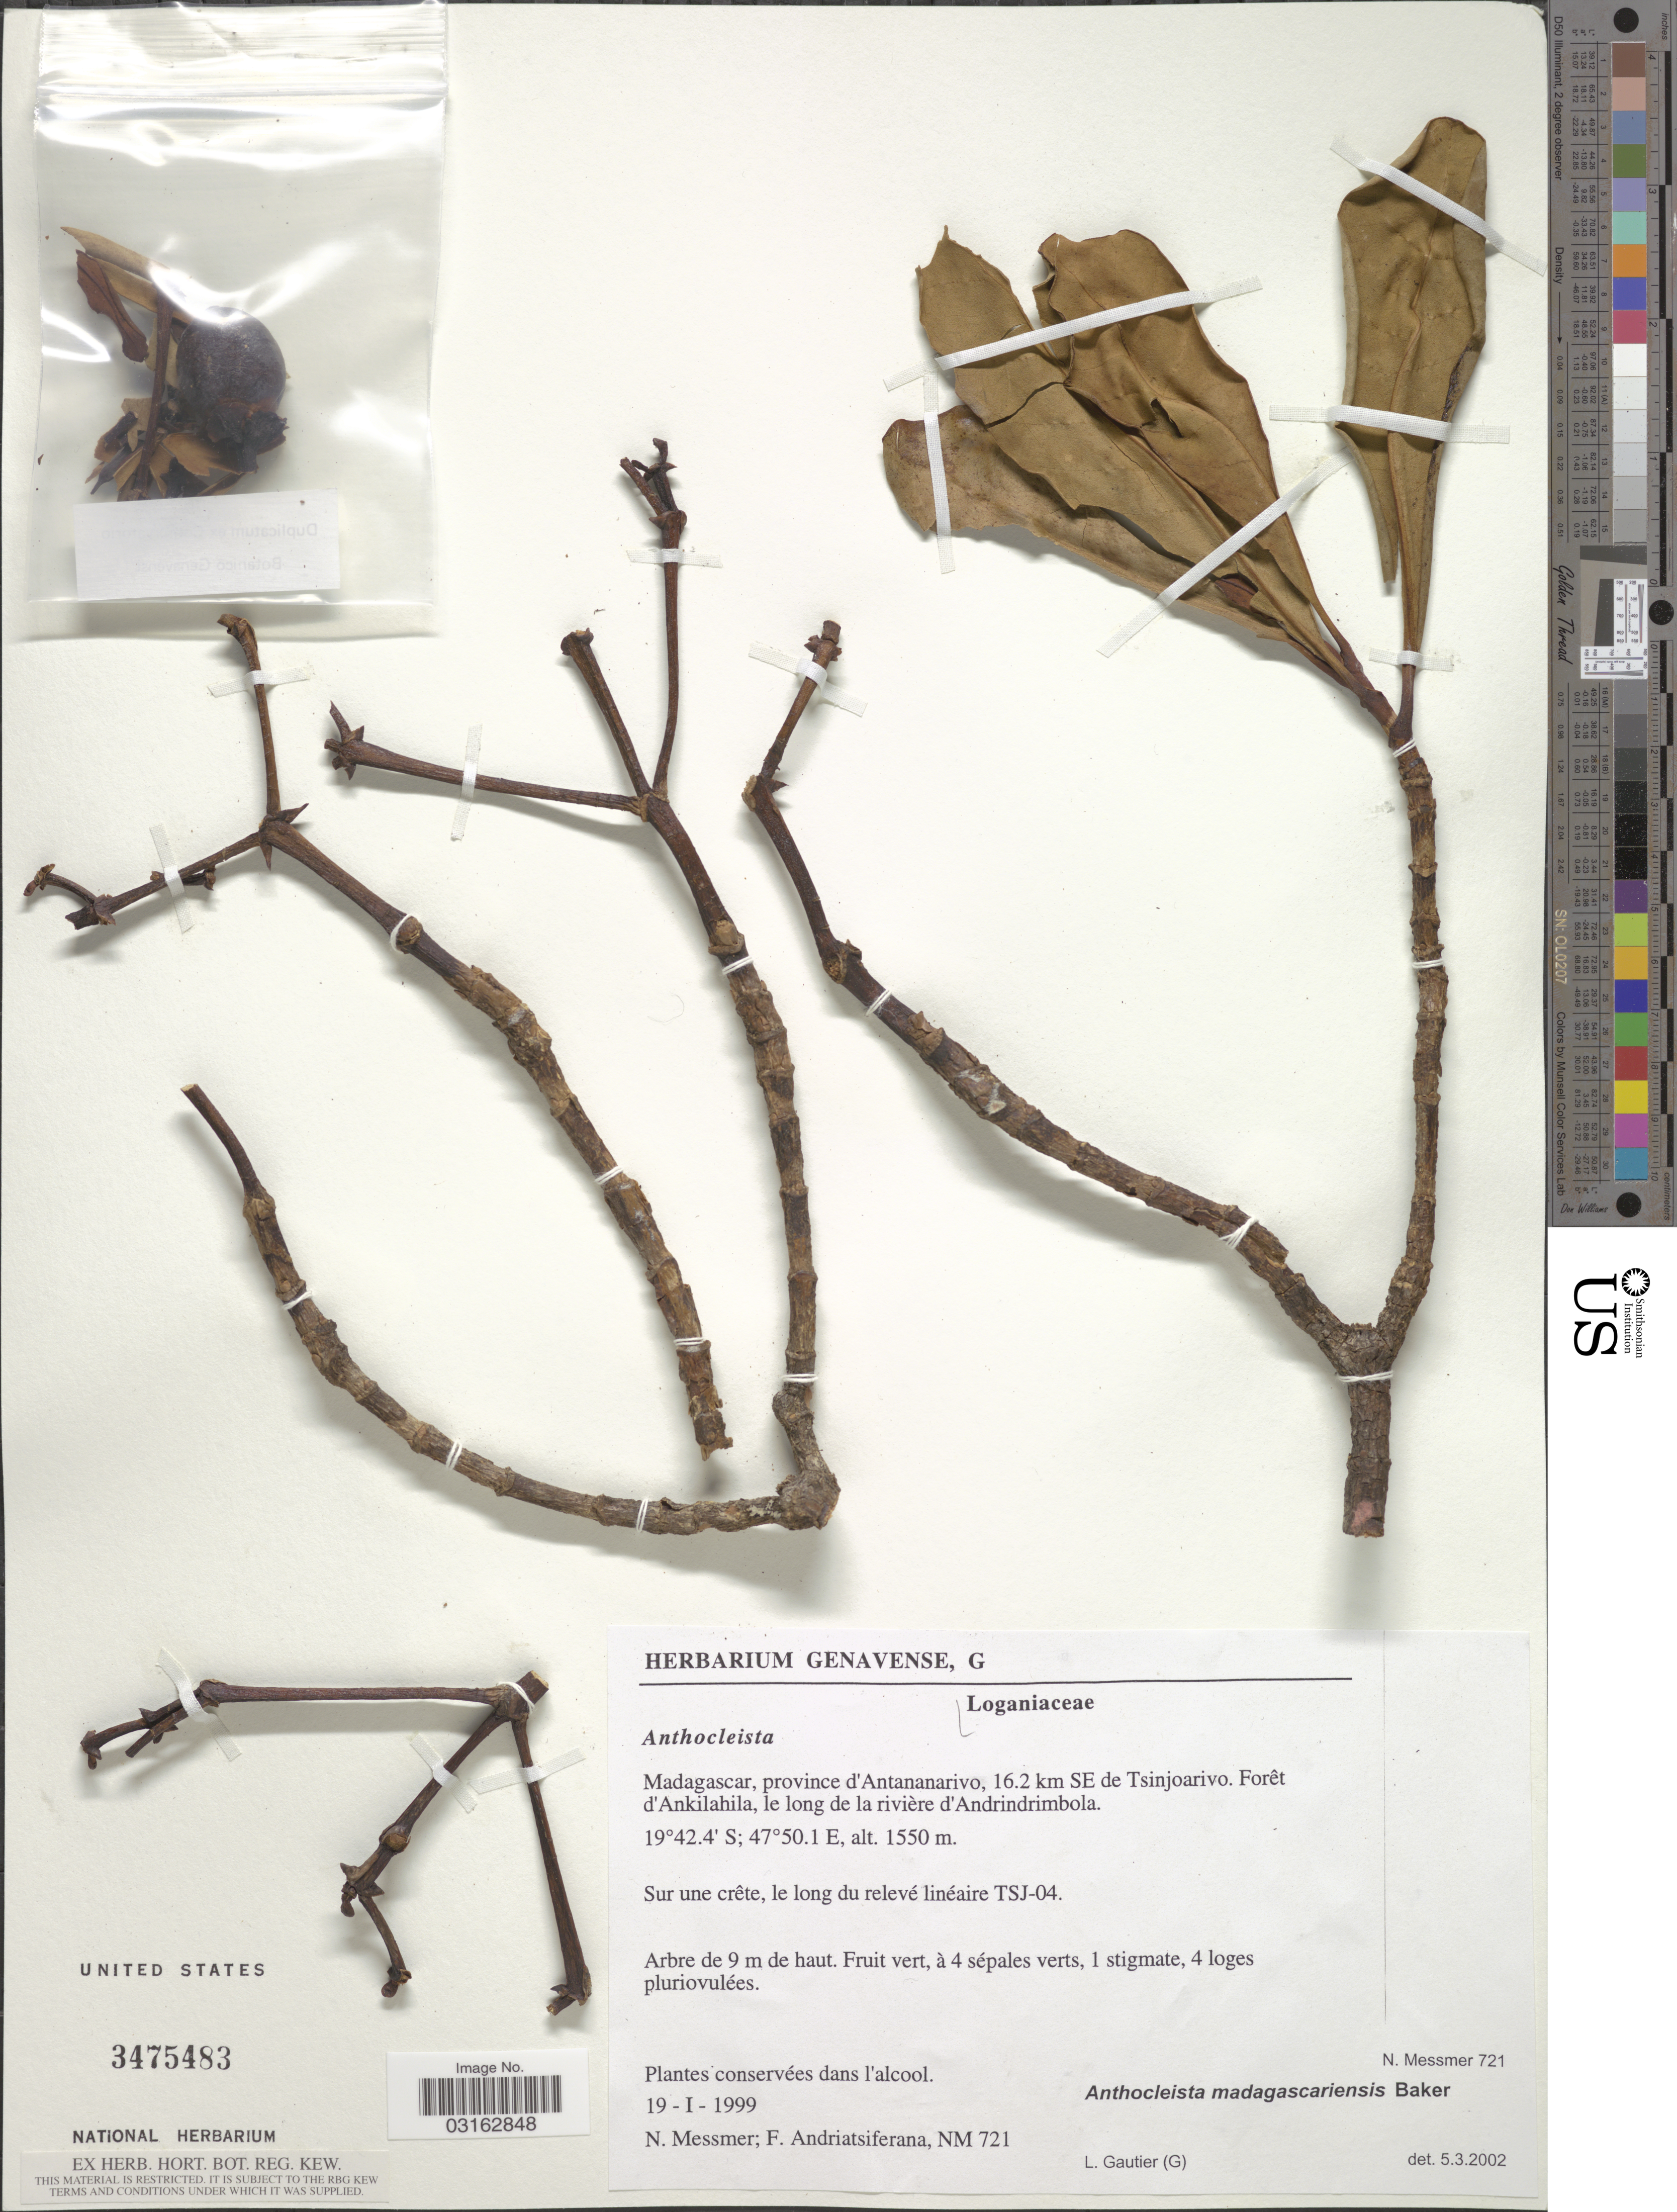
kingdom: Plantae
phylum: Tracheophyta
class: Magnoliopsida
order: Gentianales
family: Gentianaceae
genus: Anthocleista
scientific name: Anthocleista madagascariensis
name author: Baker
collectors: N. Messmer & F. Andriatsiferana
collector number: NM721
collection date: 1999-01-19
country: Madagascar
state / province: Vakinankaratra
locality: Province d'Antananarivo, 16.2 km SE de Tsinjoarivo. Forêt d'Ankilahila, le long de la rivière d'Andrindrimbola.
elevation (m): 1550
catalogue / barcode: US 3475483